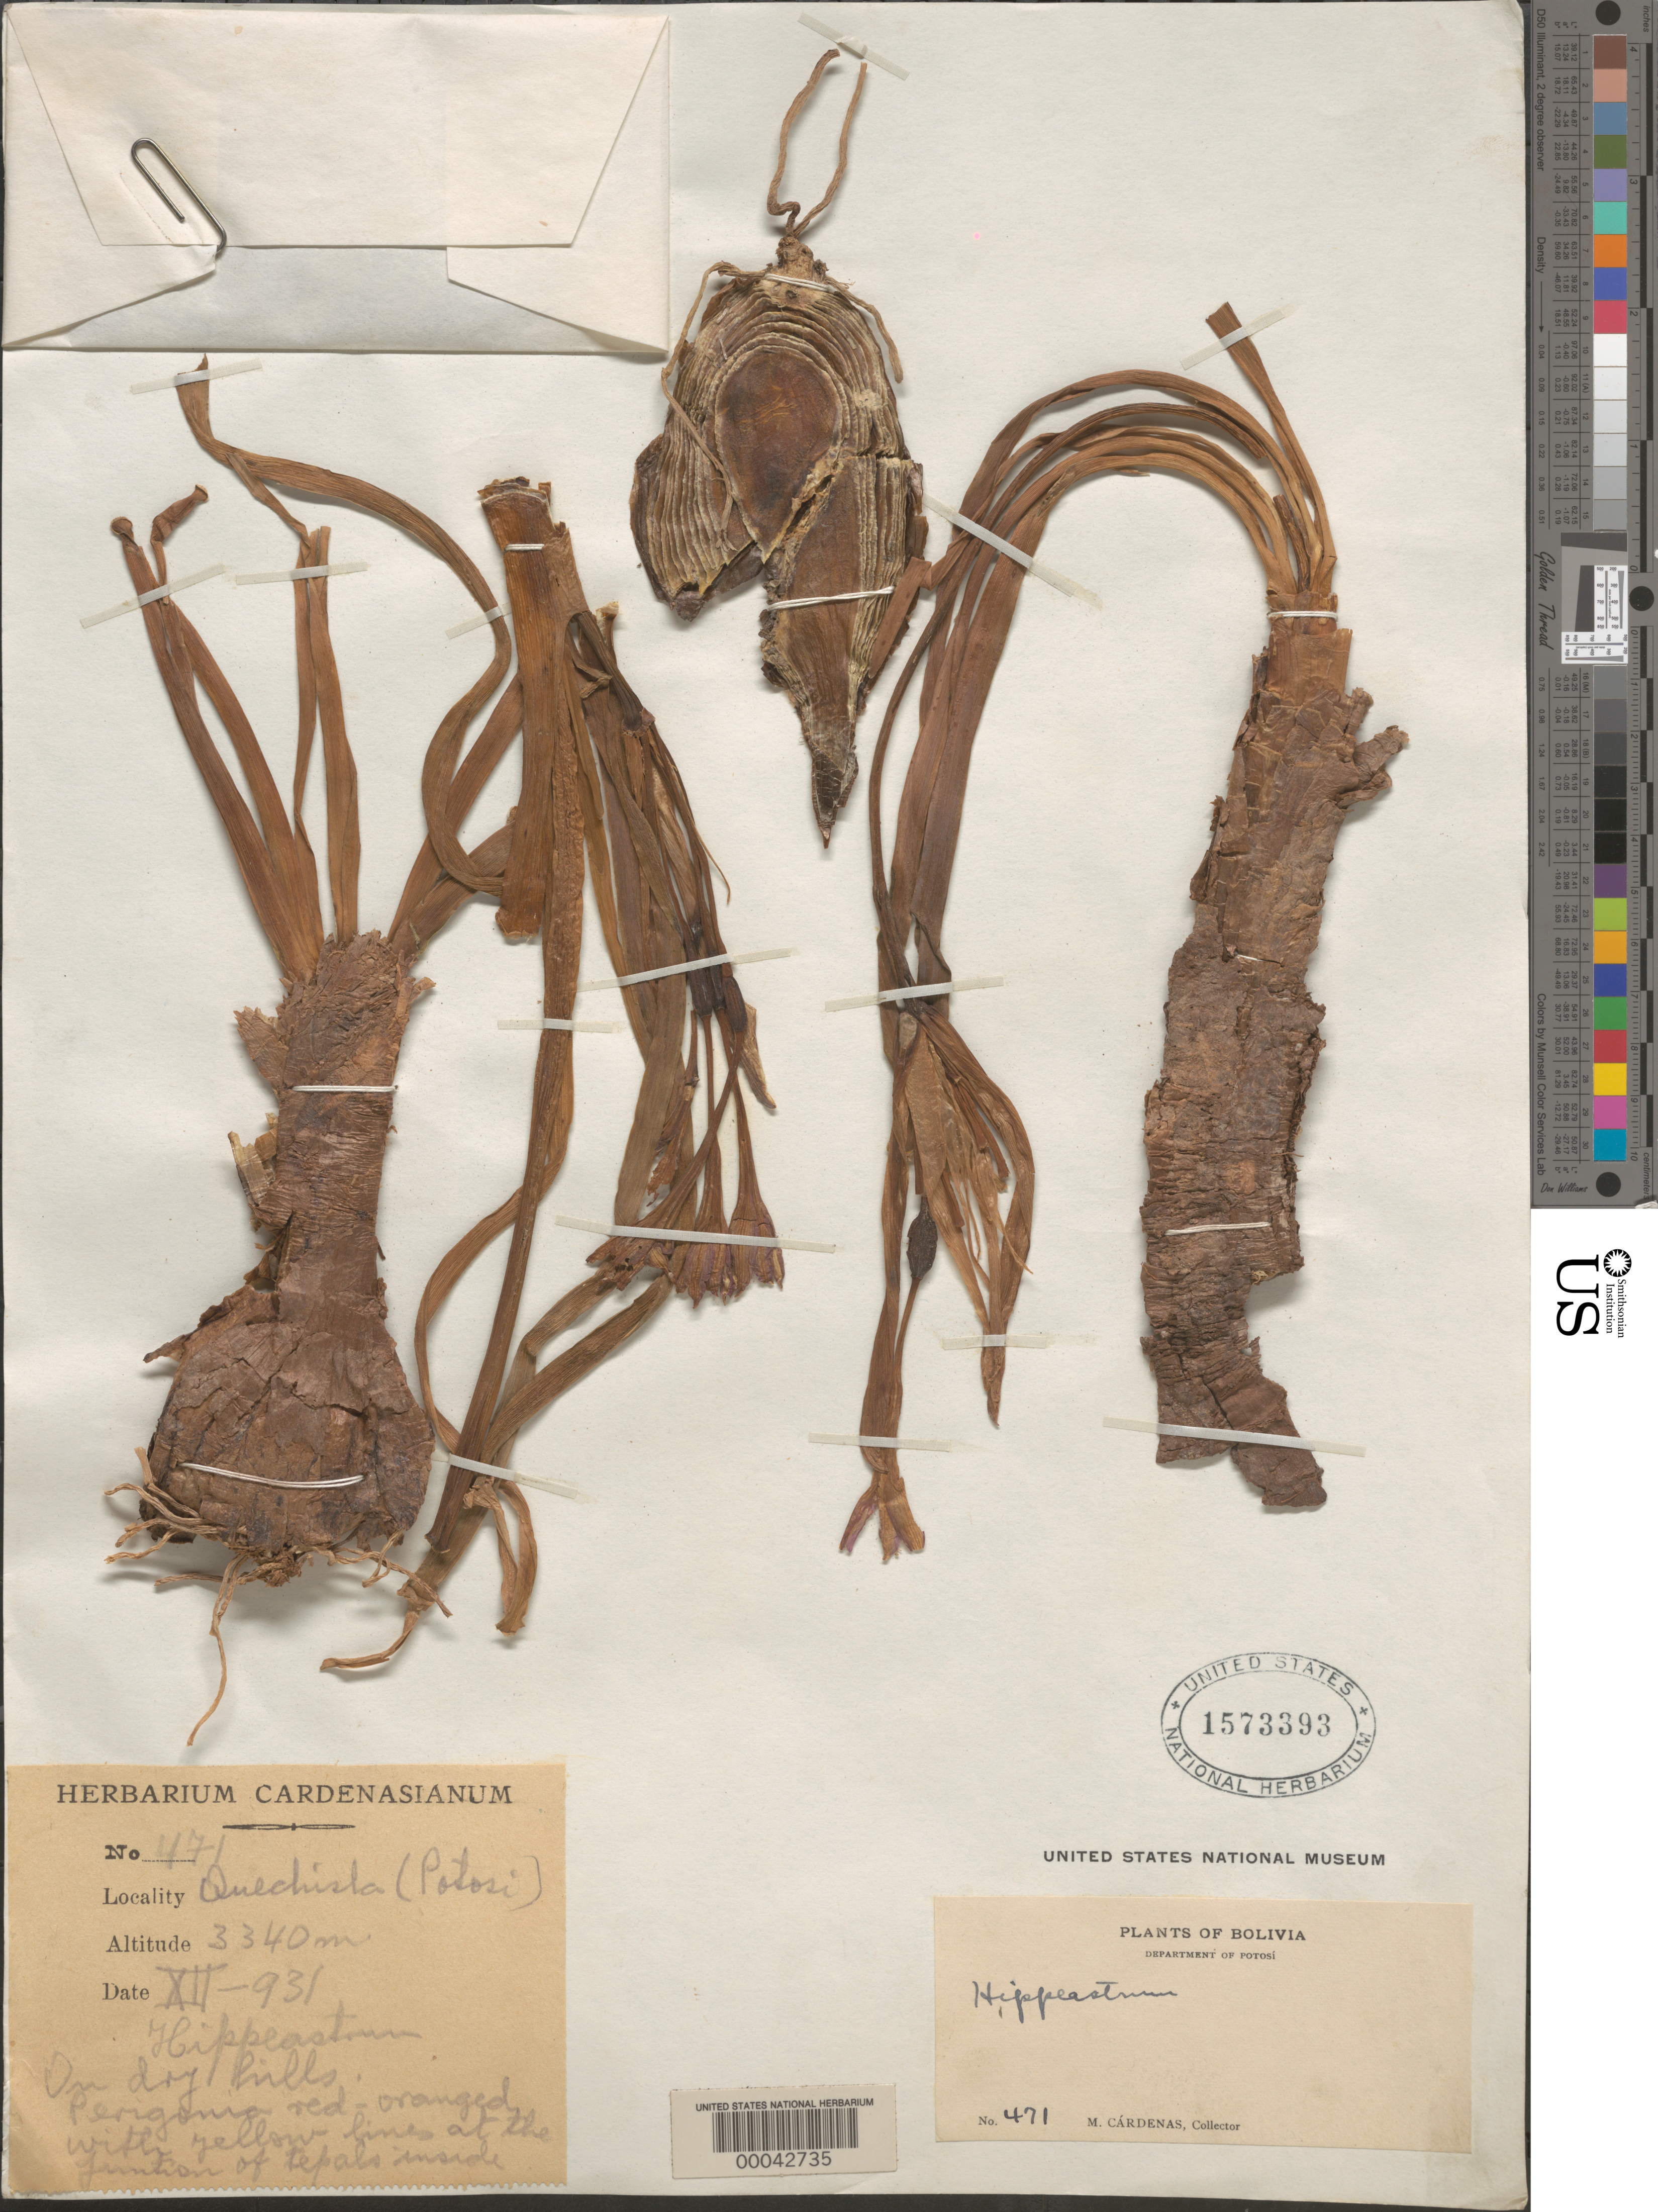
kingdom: Plantae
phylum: Tracheophyta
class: Liliopsida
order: Asparagales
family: Amaryllidaceae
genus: Hippeastrum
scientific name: Hippeastrum sp.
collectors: M. Cárdenas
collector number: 471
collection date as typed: Dec 1931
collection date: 1931-12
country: Bolivia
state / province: Potosí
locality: Quechista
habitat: On dry hills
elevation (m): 3340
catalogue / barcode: US 1573393